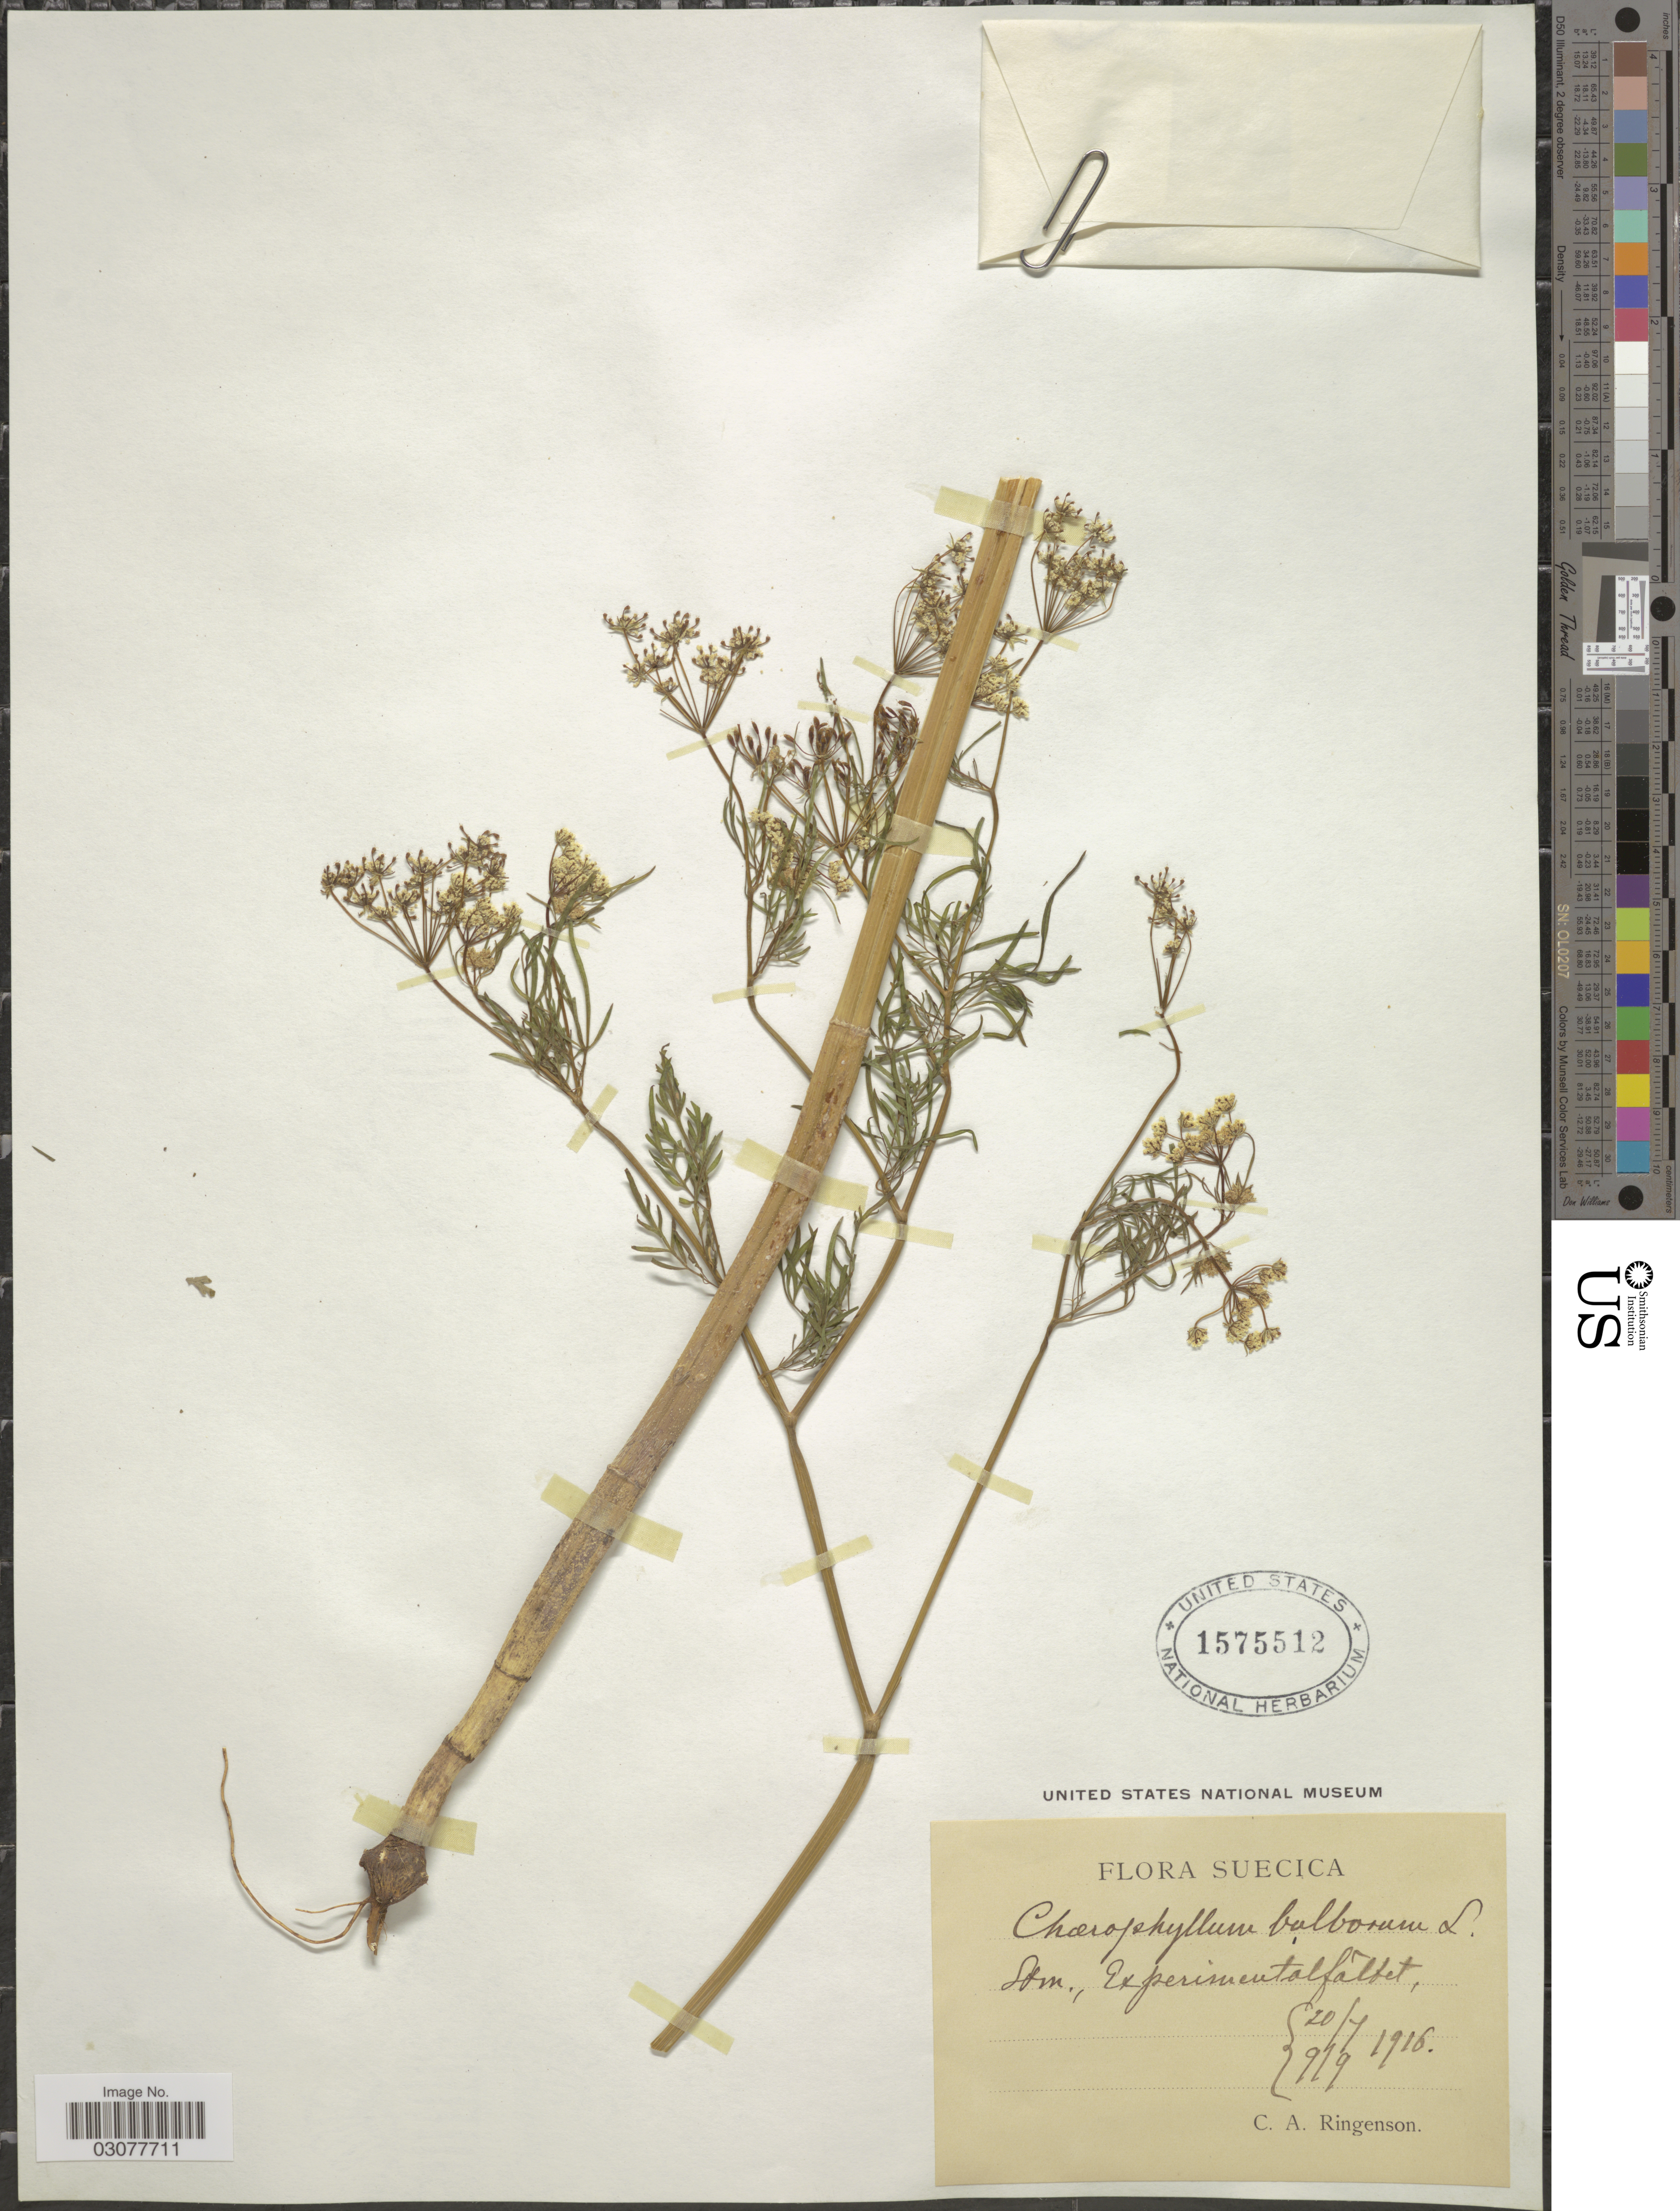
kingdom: Plantae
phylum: Tracheophyta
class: Magnoliopsida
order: Apiales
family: Apiaceae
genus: Chaerophyllum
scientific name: Chaerophyllum bulbosum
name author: L.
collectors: C. Ringenson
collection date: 1916-07-20/1916-09-09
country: Sweden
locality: Suecica, Sdm. Experimentalfalfet.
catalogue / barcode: US 1575512